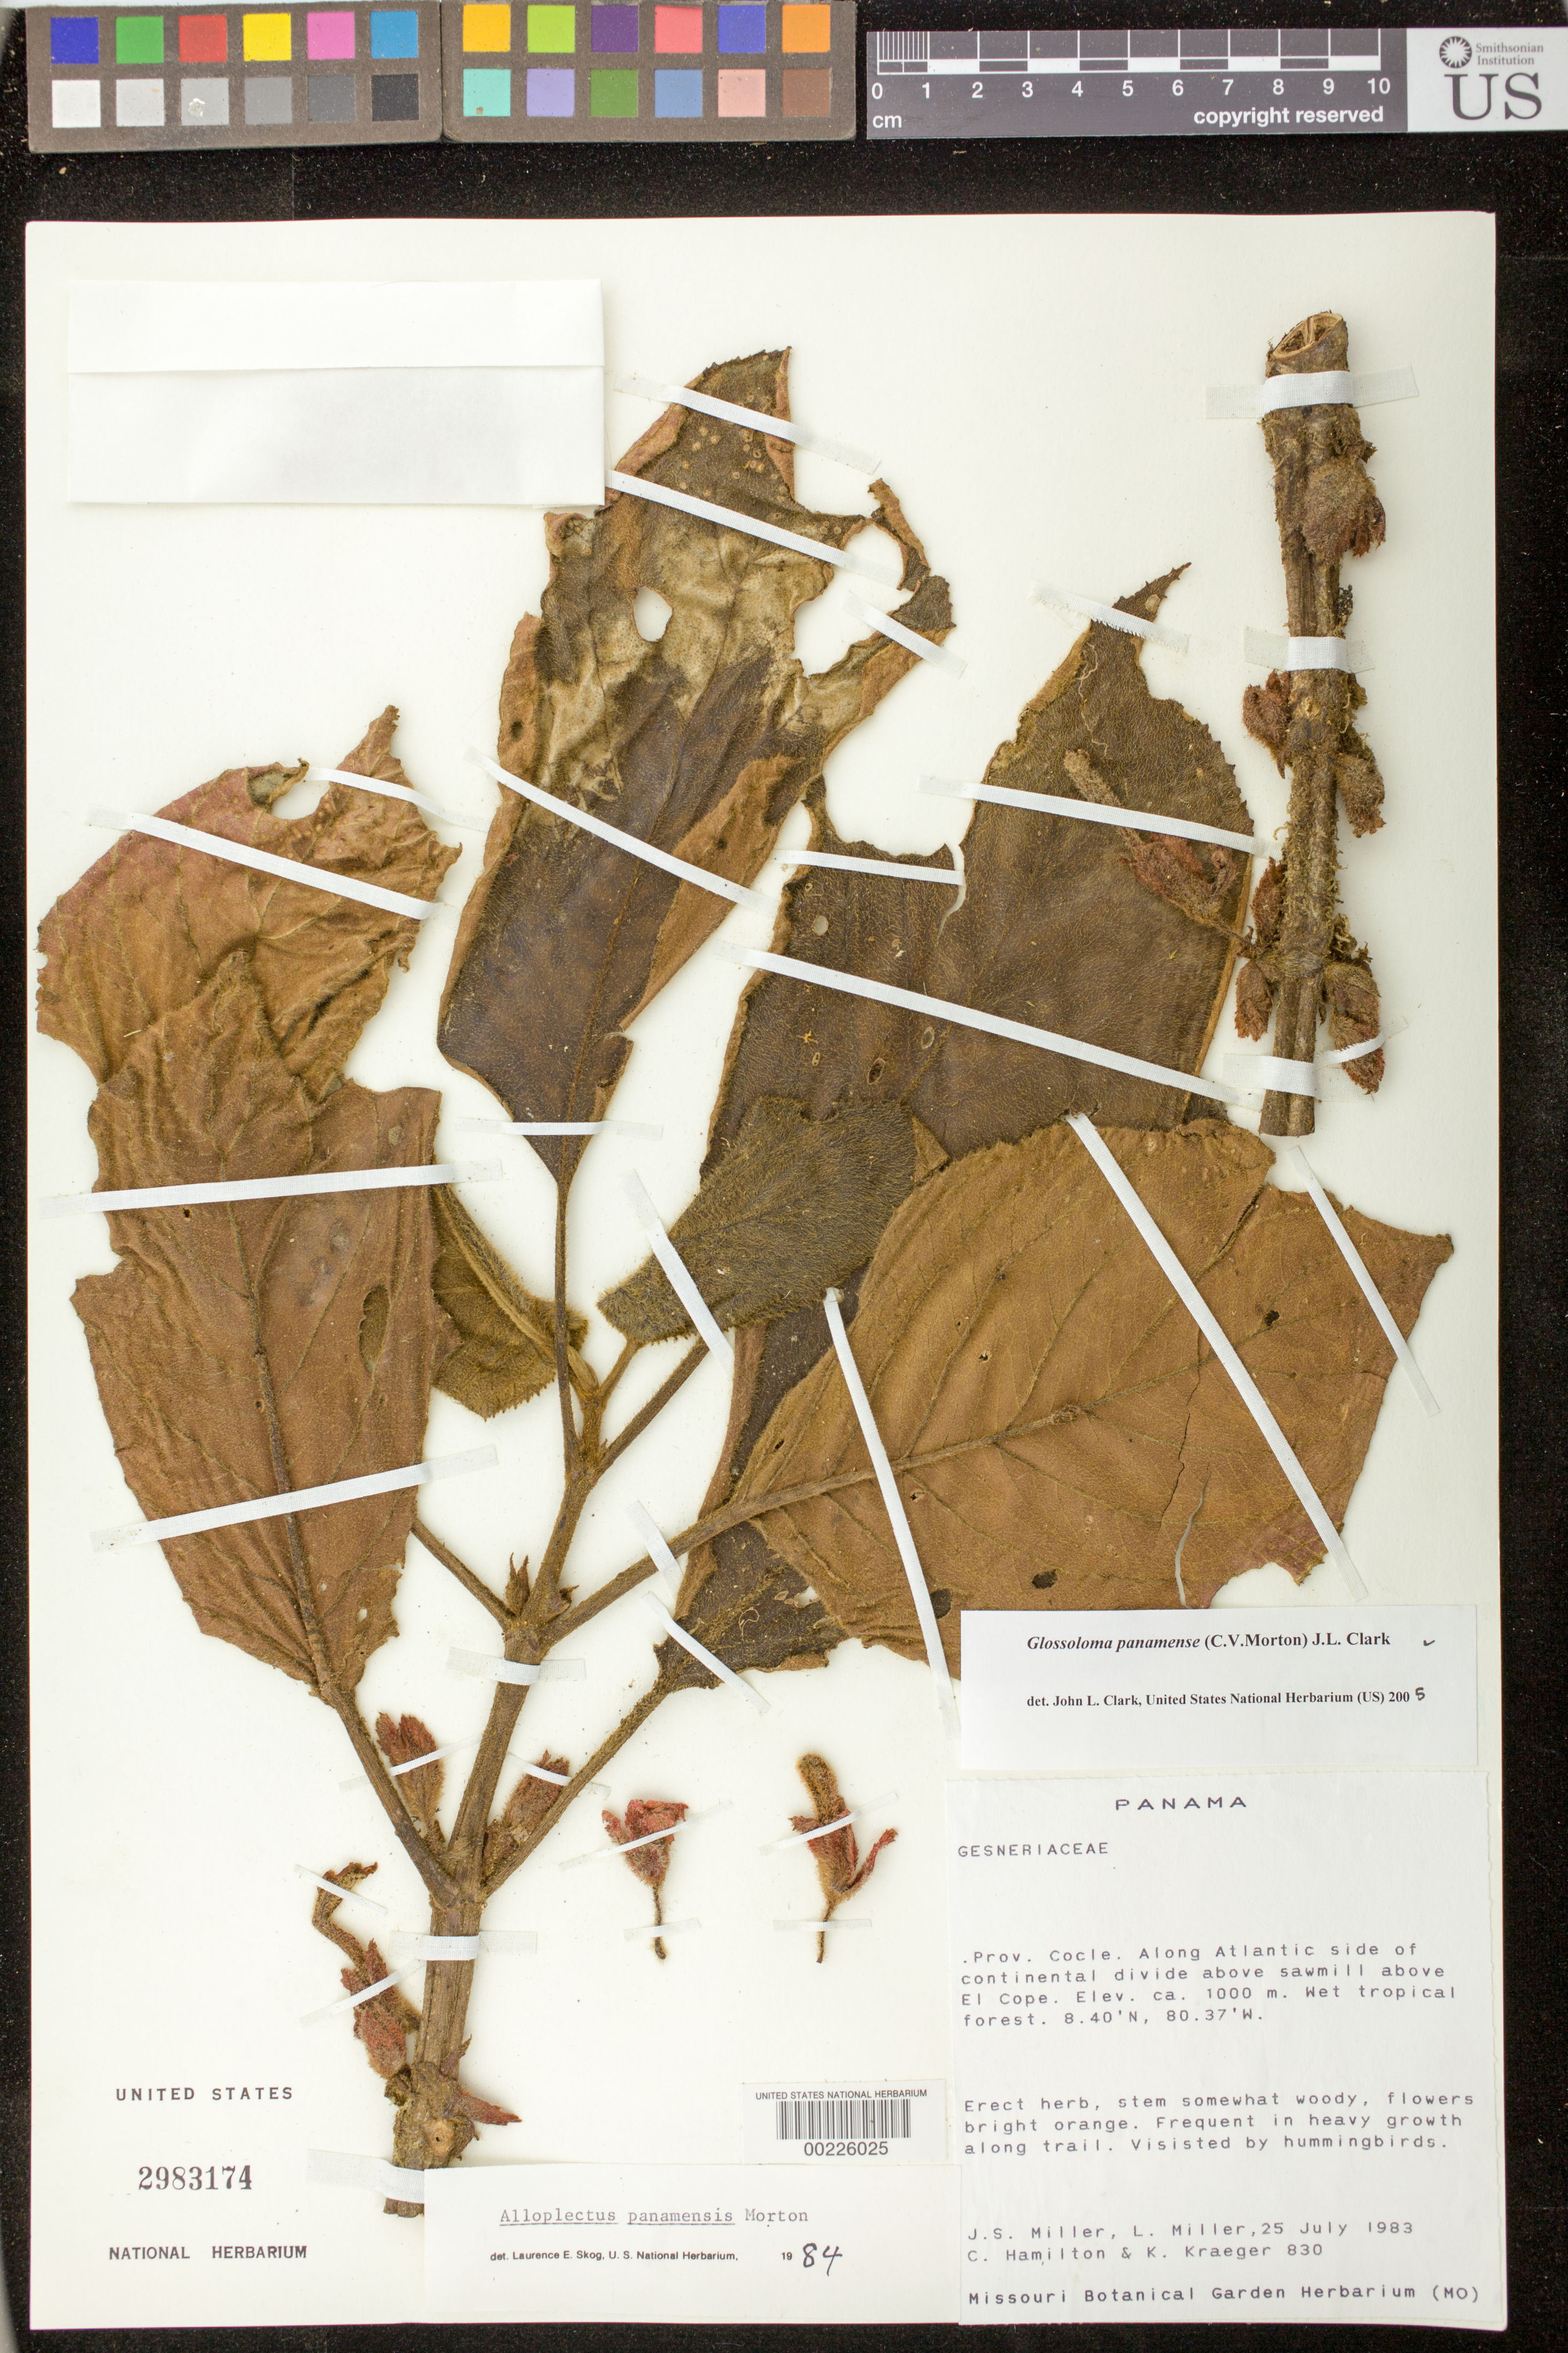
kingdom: Plantae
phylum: Tracheophyta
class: Magnoliopsida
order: Lamiales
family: Gesneriaceae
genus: Glossoloma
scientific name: Glossoloma panamense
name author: (C.V. Morton) J.L. Clark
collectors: J. S. Miller, L. Miller, C. Hamilton & K. Kraeger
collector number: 830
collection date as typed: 25 Jul 1983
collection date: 1983-07-25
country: Panama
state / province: Coclé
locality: Along Atlantic side of continental divide above sawmill above El Cope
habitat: Wet tropical forest; frequent in heavy growth along trail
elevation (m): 1000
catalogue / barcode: US 2983174